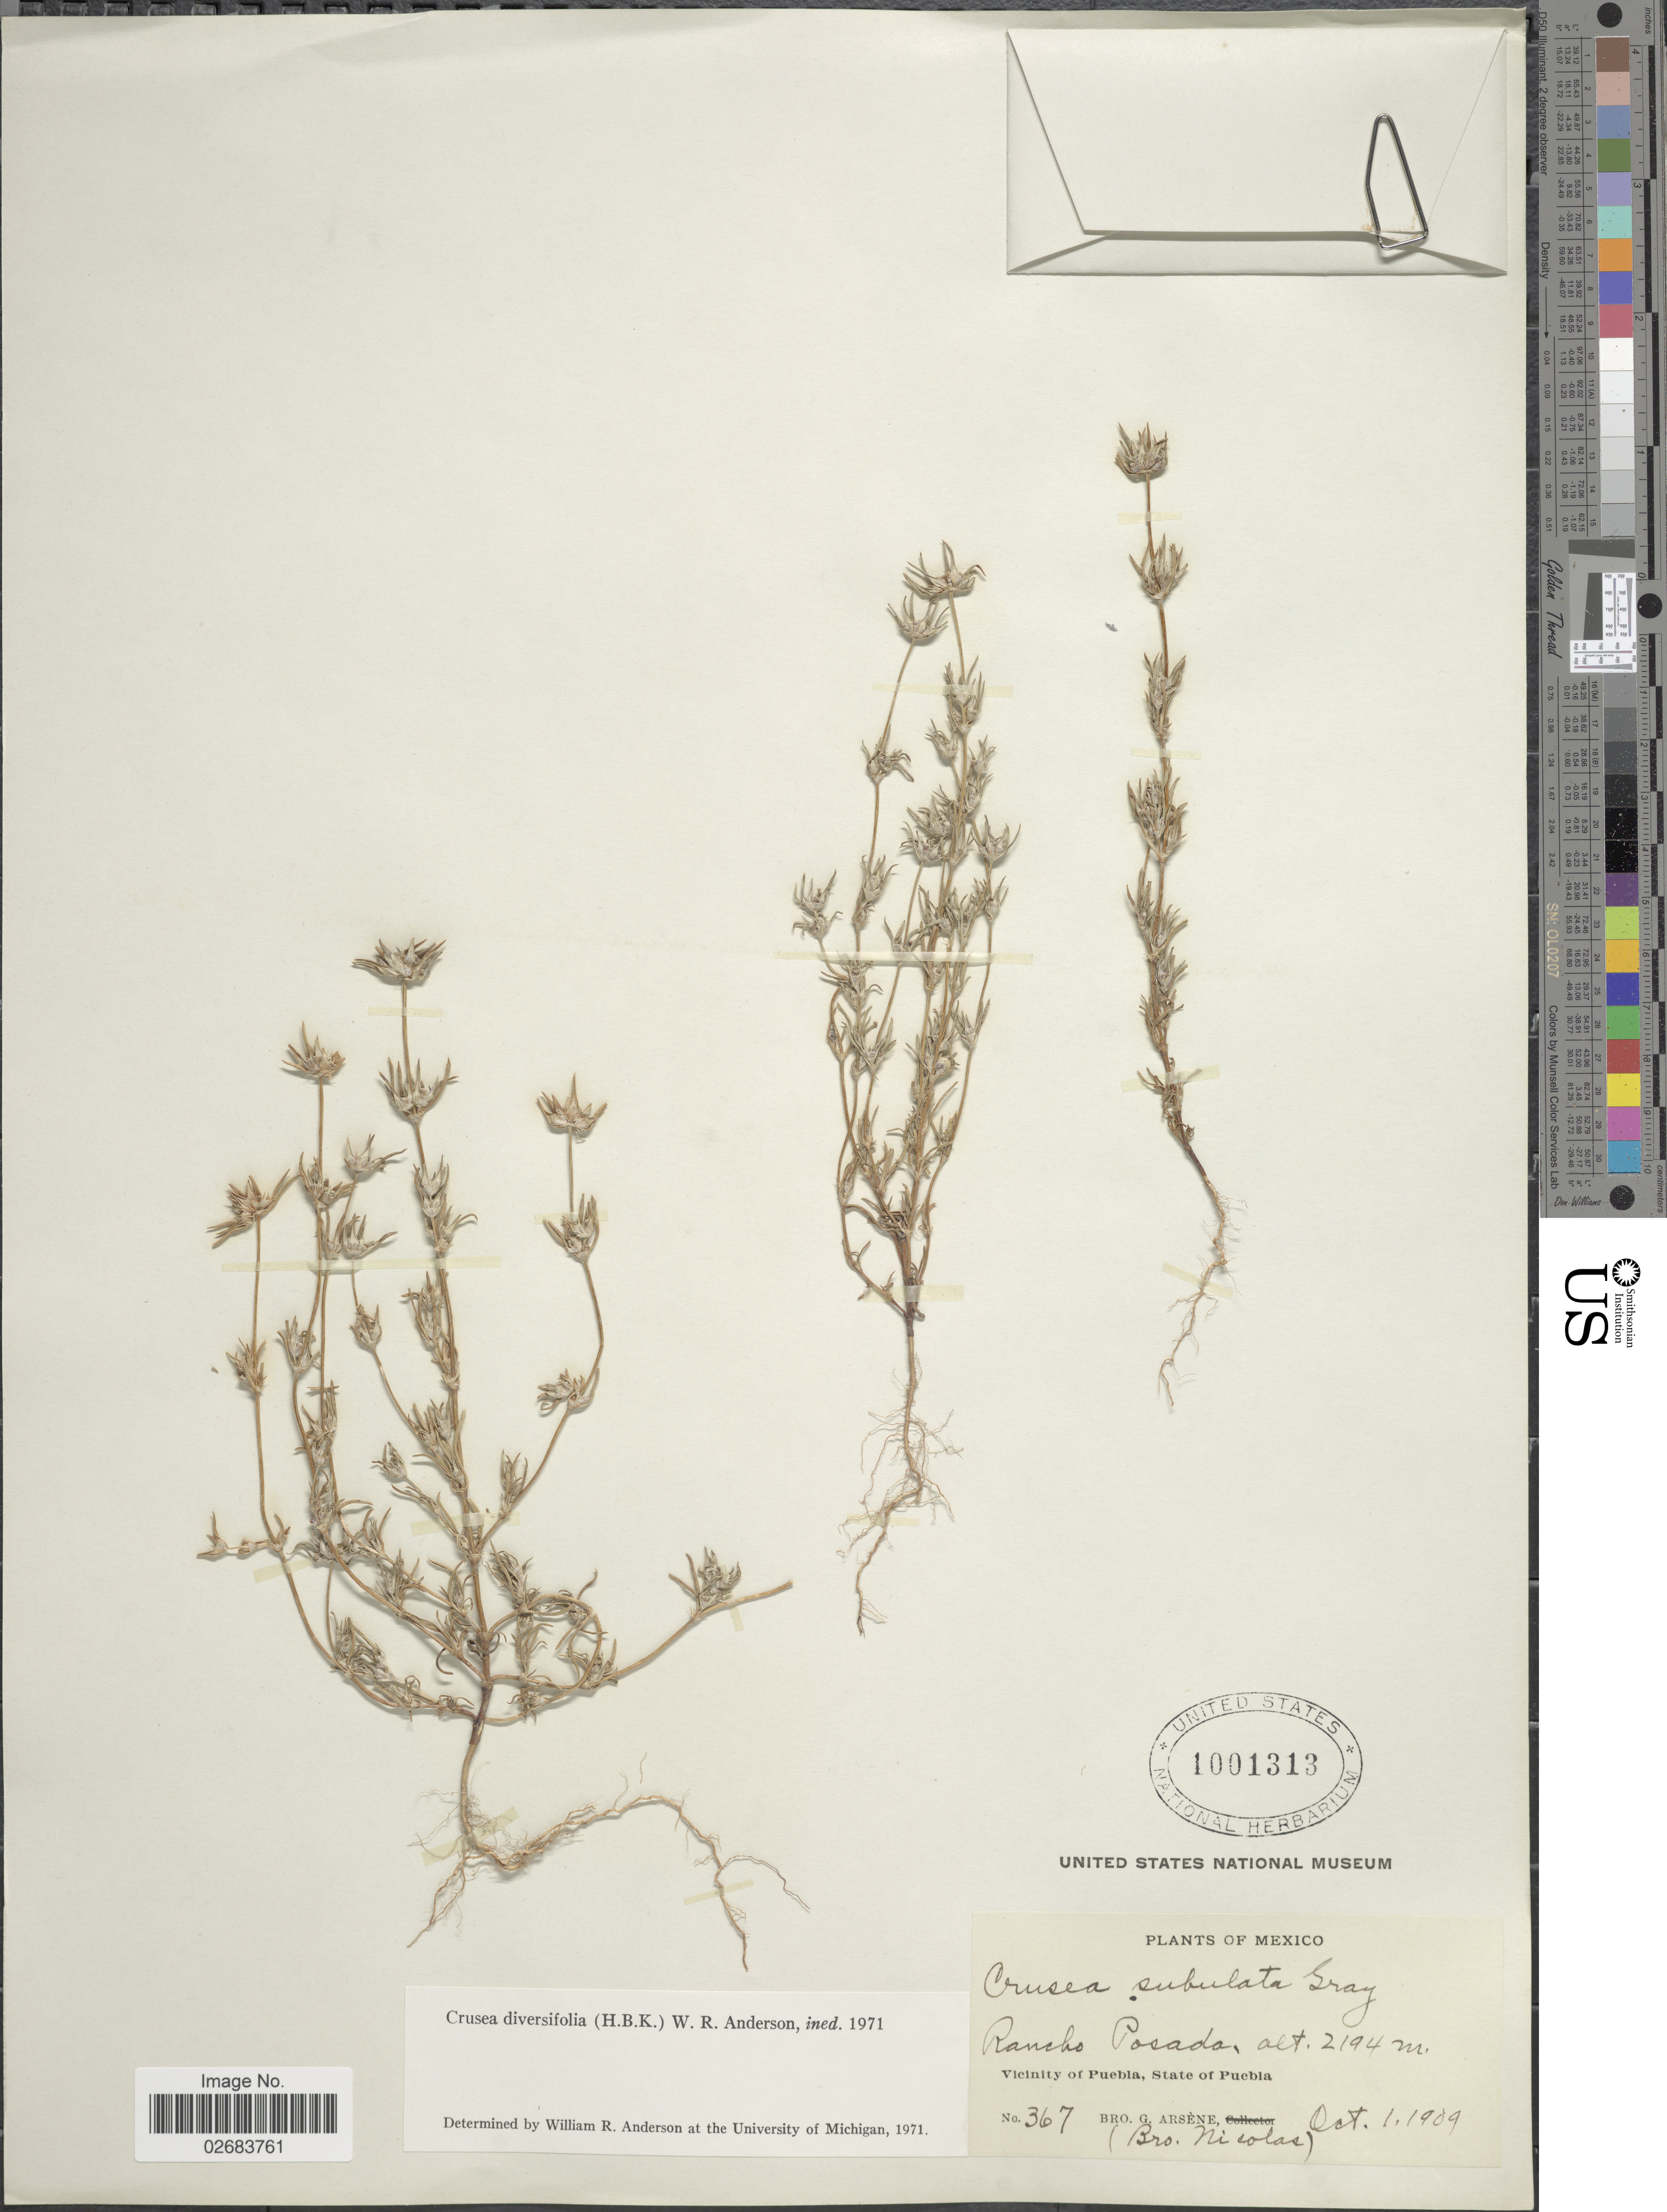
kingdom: Plantae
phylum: Tracheophyta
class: Magnoliopsida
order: Gentianales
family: Rubiaceae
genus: Crusea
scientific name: Crusea diversifolia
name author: (Kunth) W.R. Anderson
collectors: Bro. G. Arsène & B. Nicolas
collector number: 367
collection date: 1909-10-01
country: Mexico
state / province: Puebla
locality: Rancho Posada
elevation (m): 2194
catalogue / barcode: US 1001313